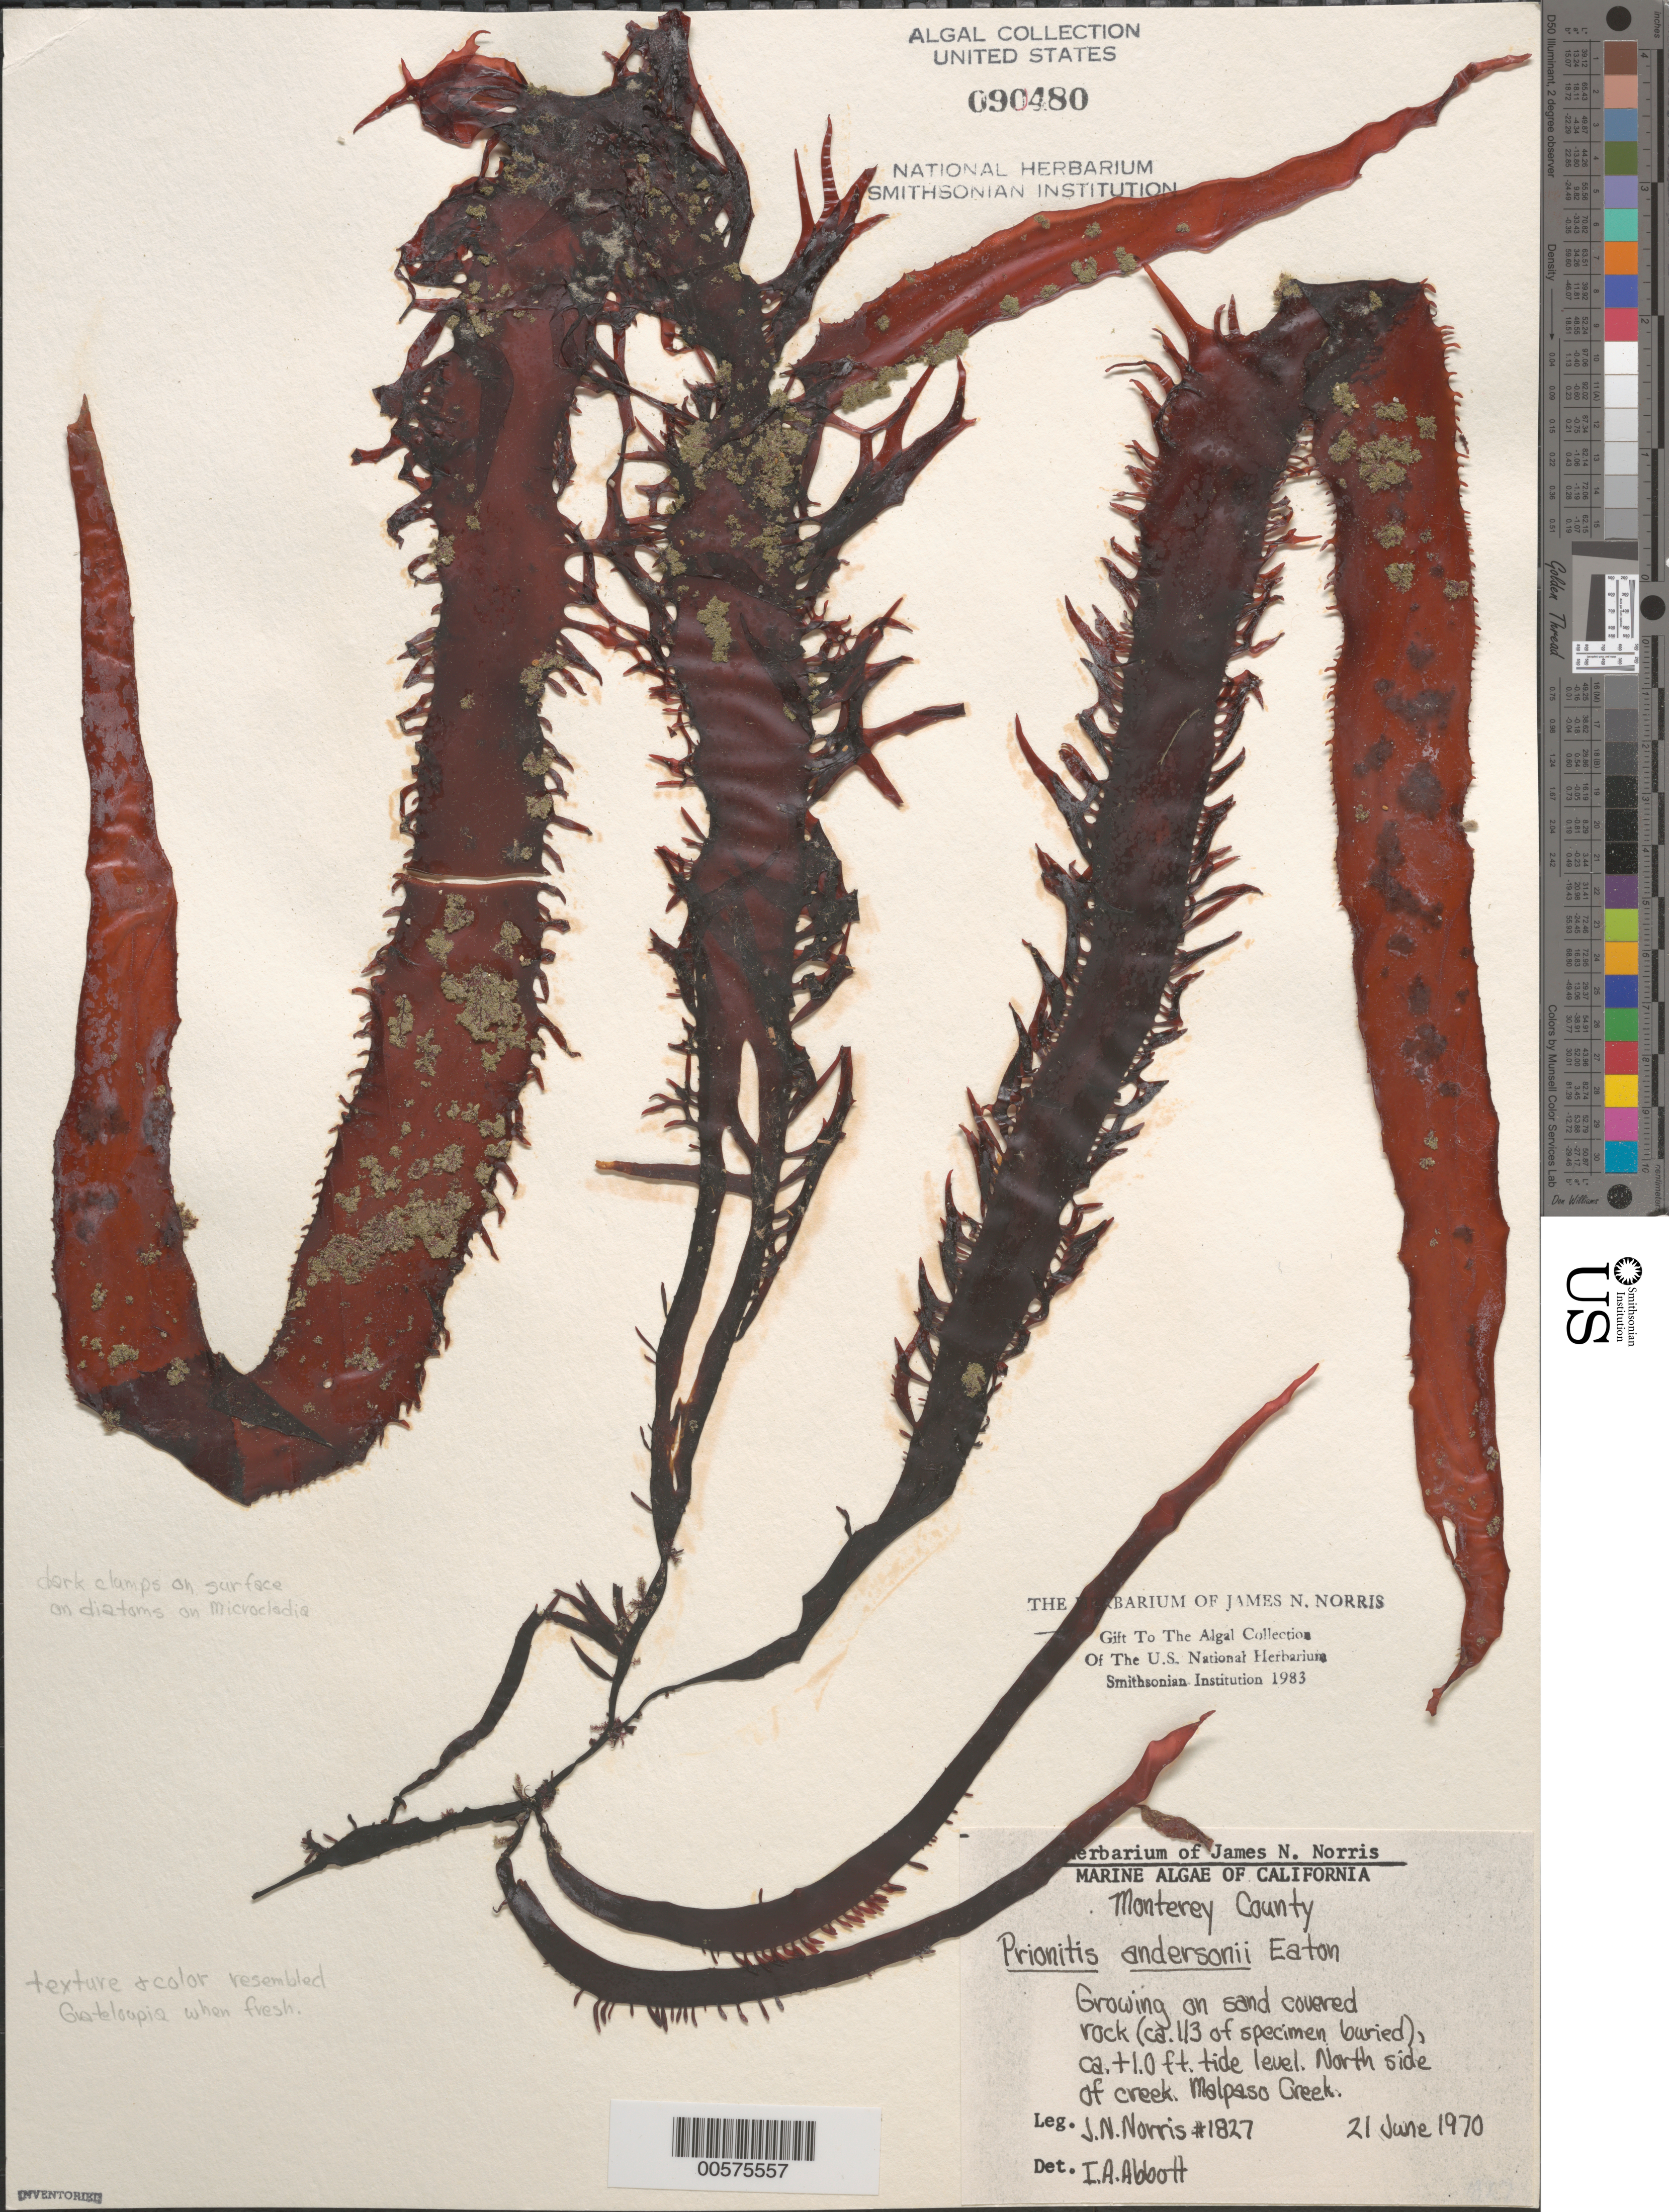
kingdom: Plantae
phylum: Rhodophyta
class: Florideophyceae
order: Cryptonemiales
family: Cryptonemiaceae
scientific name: Prionitis sternbergii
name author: (C. Agardh) J. Agardh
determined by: Algae name updating Project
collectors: J. N. Norris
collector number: JN-1827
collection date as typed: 21 Jun 1970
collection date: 1970-06-21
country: United States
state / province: California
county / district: Monterey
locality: Malpaso Creek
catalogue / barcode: US 90480